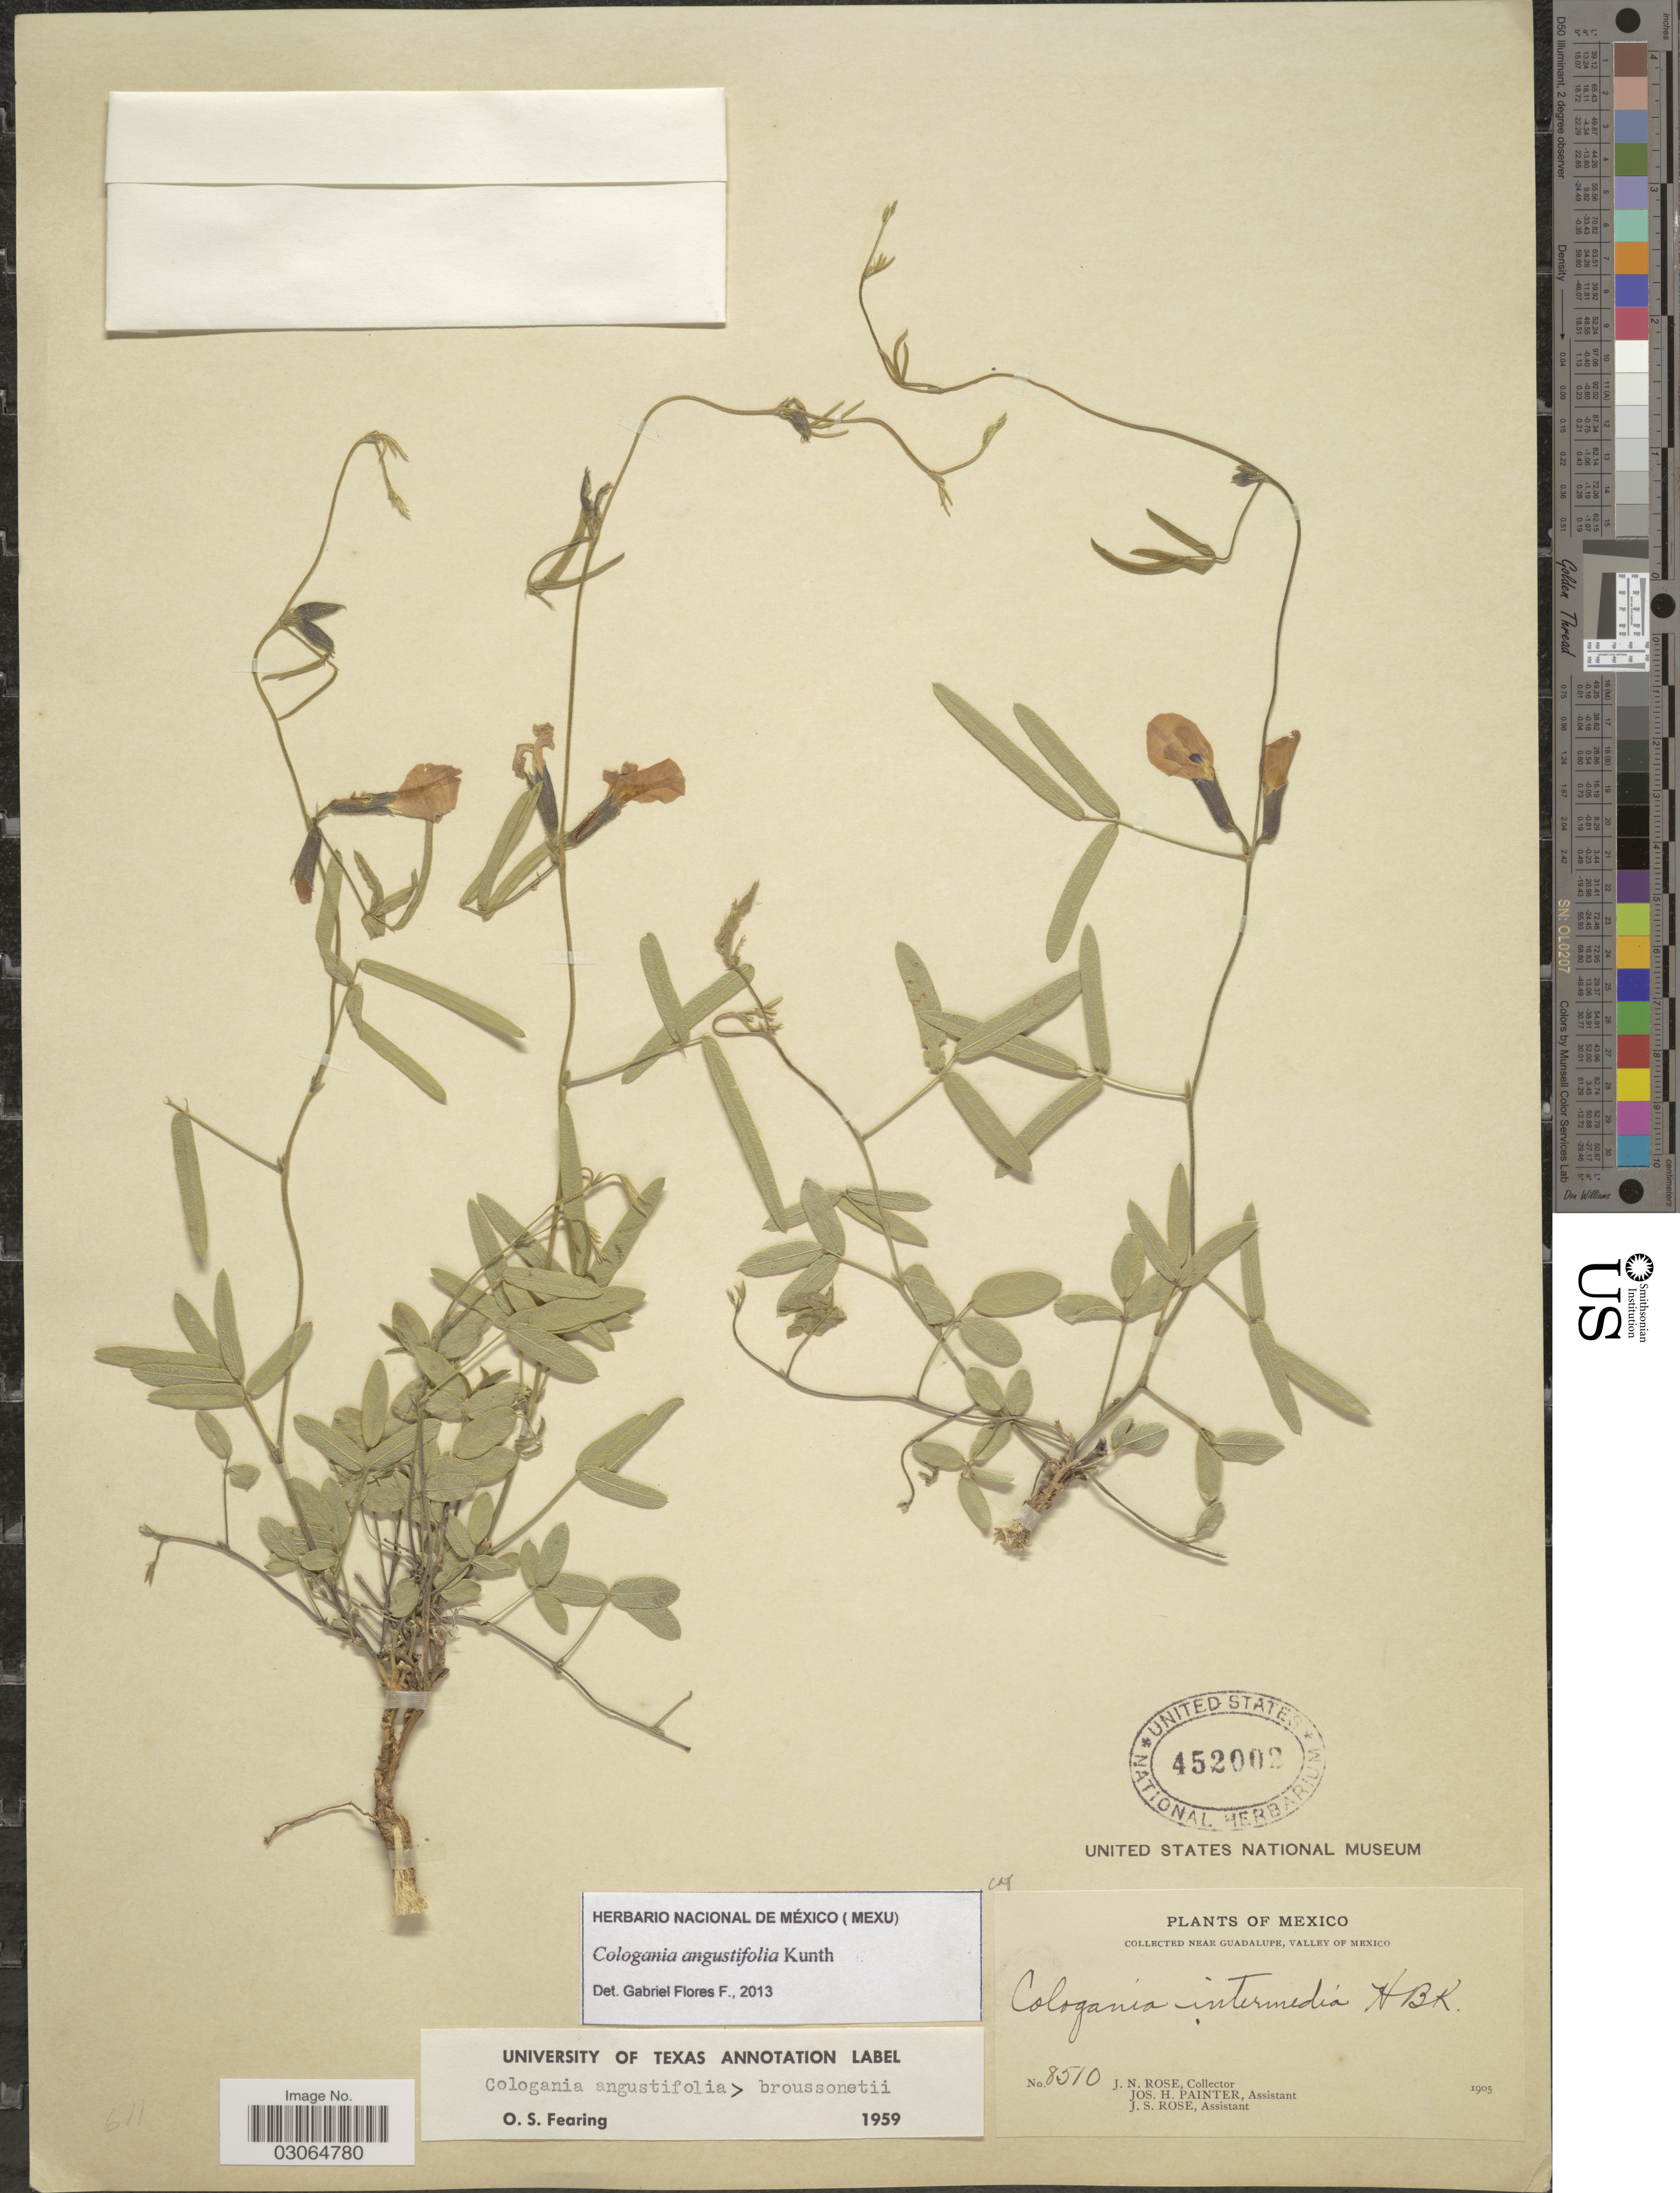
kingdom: Plantae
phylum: Tracheophyta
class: Magnoliopsida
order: Fabales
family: Fabaceae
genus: Cologania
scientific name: Cologania angustifolia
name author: Kunth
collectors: J. N. Rose, J. H. Painter & J. S. Rose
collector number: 8510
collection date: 1905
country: Mexico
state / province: Baja California Norte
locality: Near Guadalupe, Valley of Mexico.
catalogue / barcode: US 452002